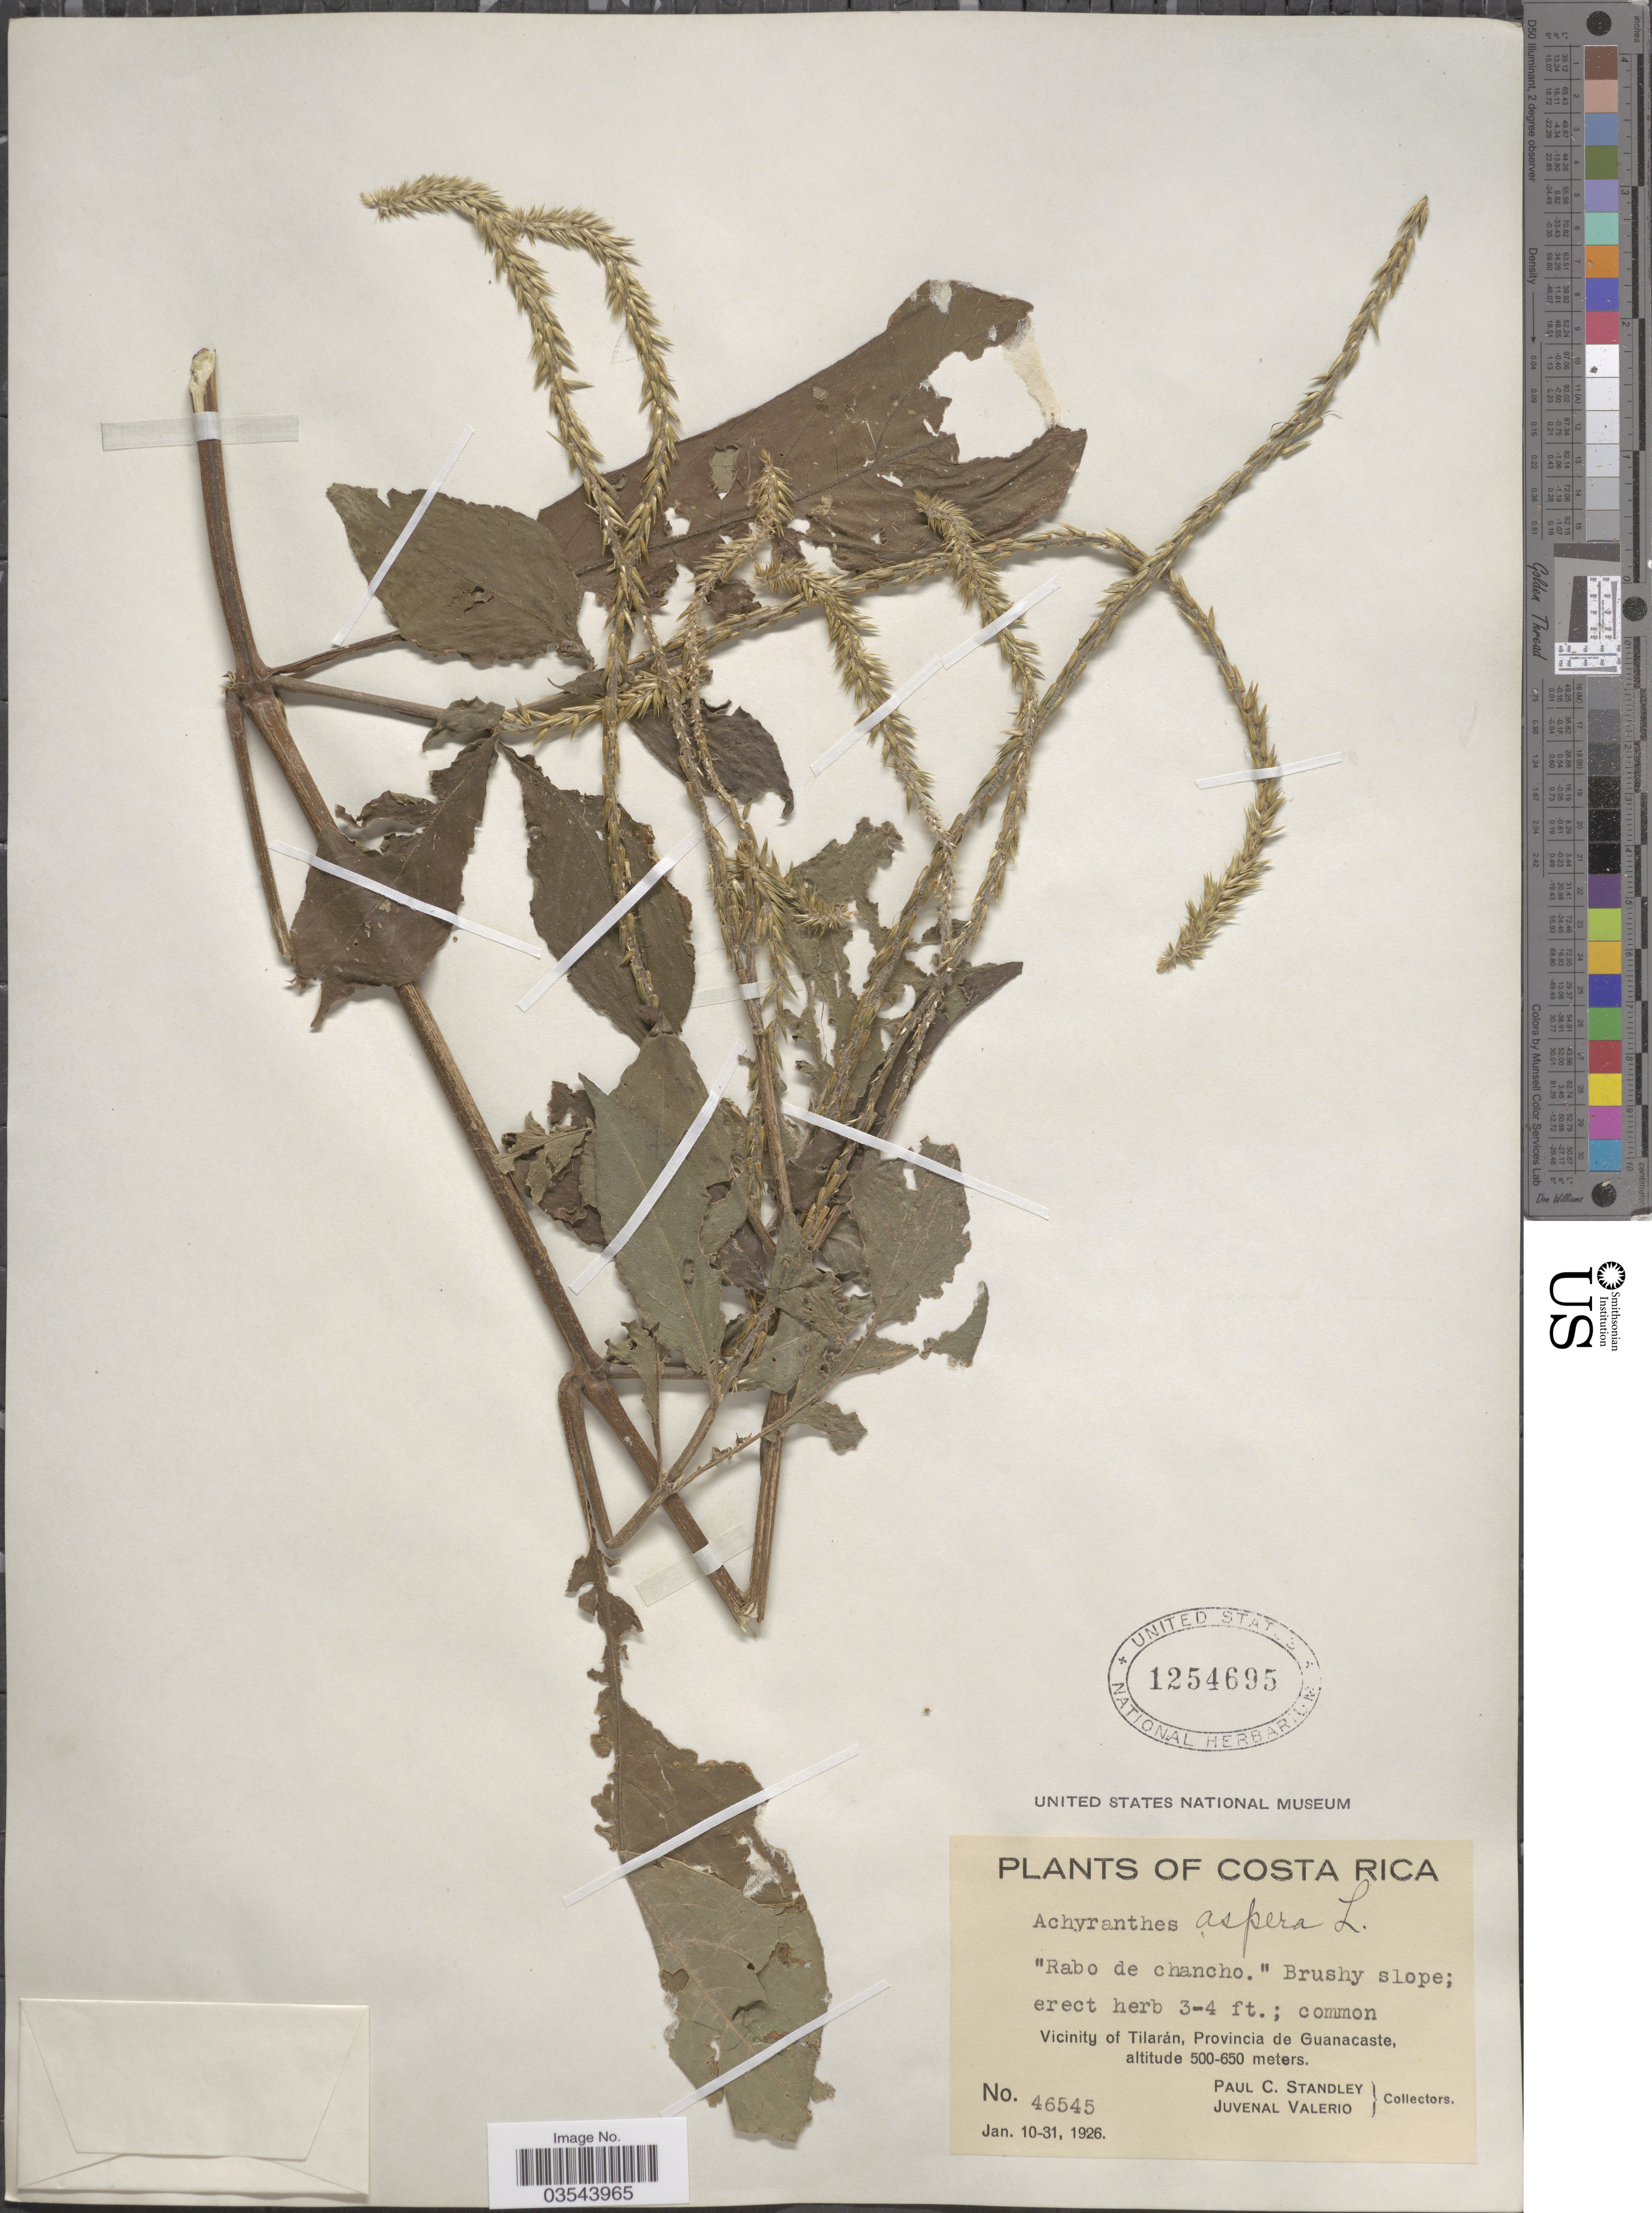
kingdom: Plantae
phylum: Tracheophyta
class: Magnoliopsida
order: Caryophyllales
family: Amaranthaceae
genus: Achyranthes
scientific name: Achyranthes aspera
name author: L.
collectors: P. C. Standley & J. Valerio R.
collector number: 46545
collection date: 1926-01-10/1926-01-31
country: Costa Rica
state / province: Guanacaste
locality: Vicinity of Tilarán.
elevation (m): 500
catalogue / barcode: US 1254695